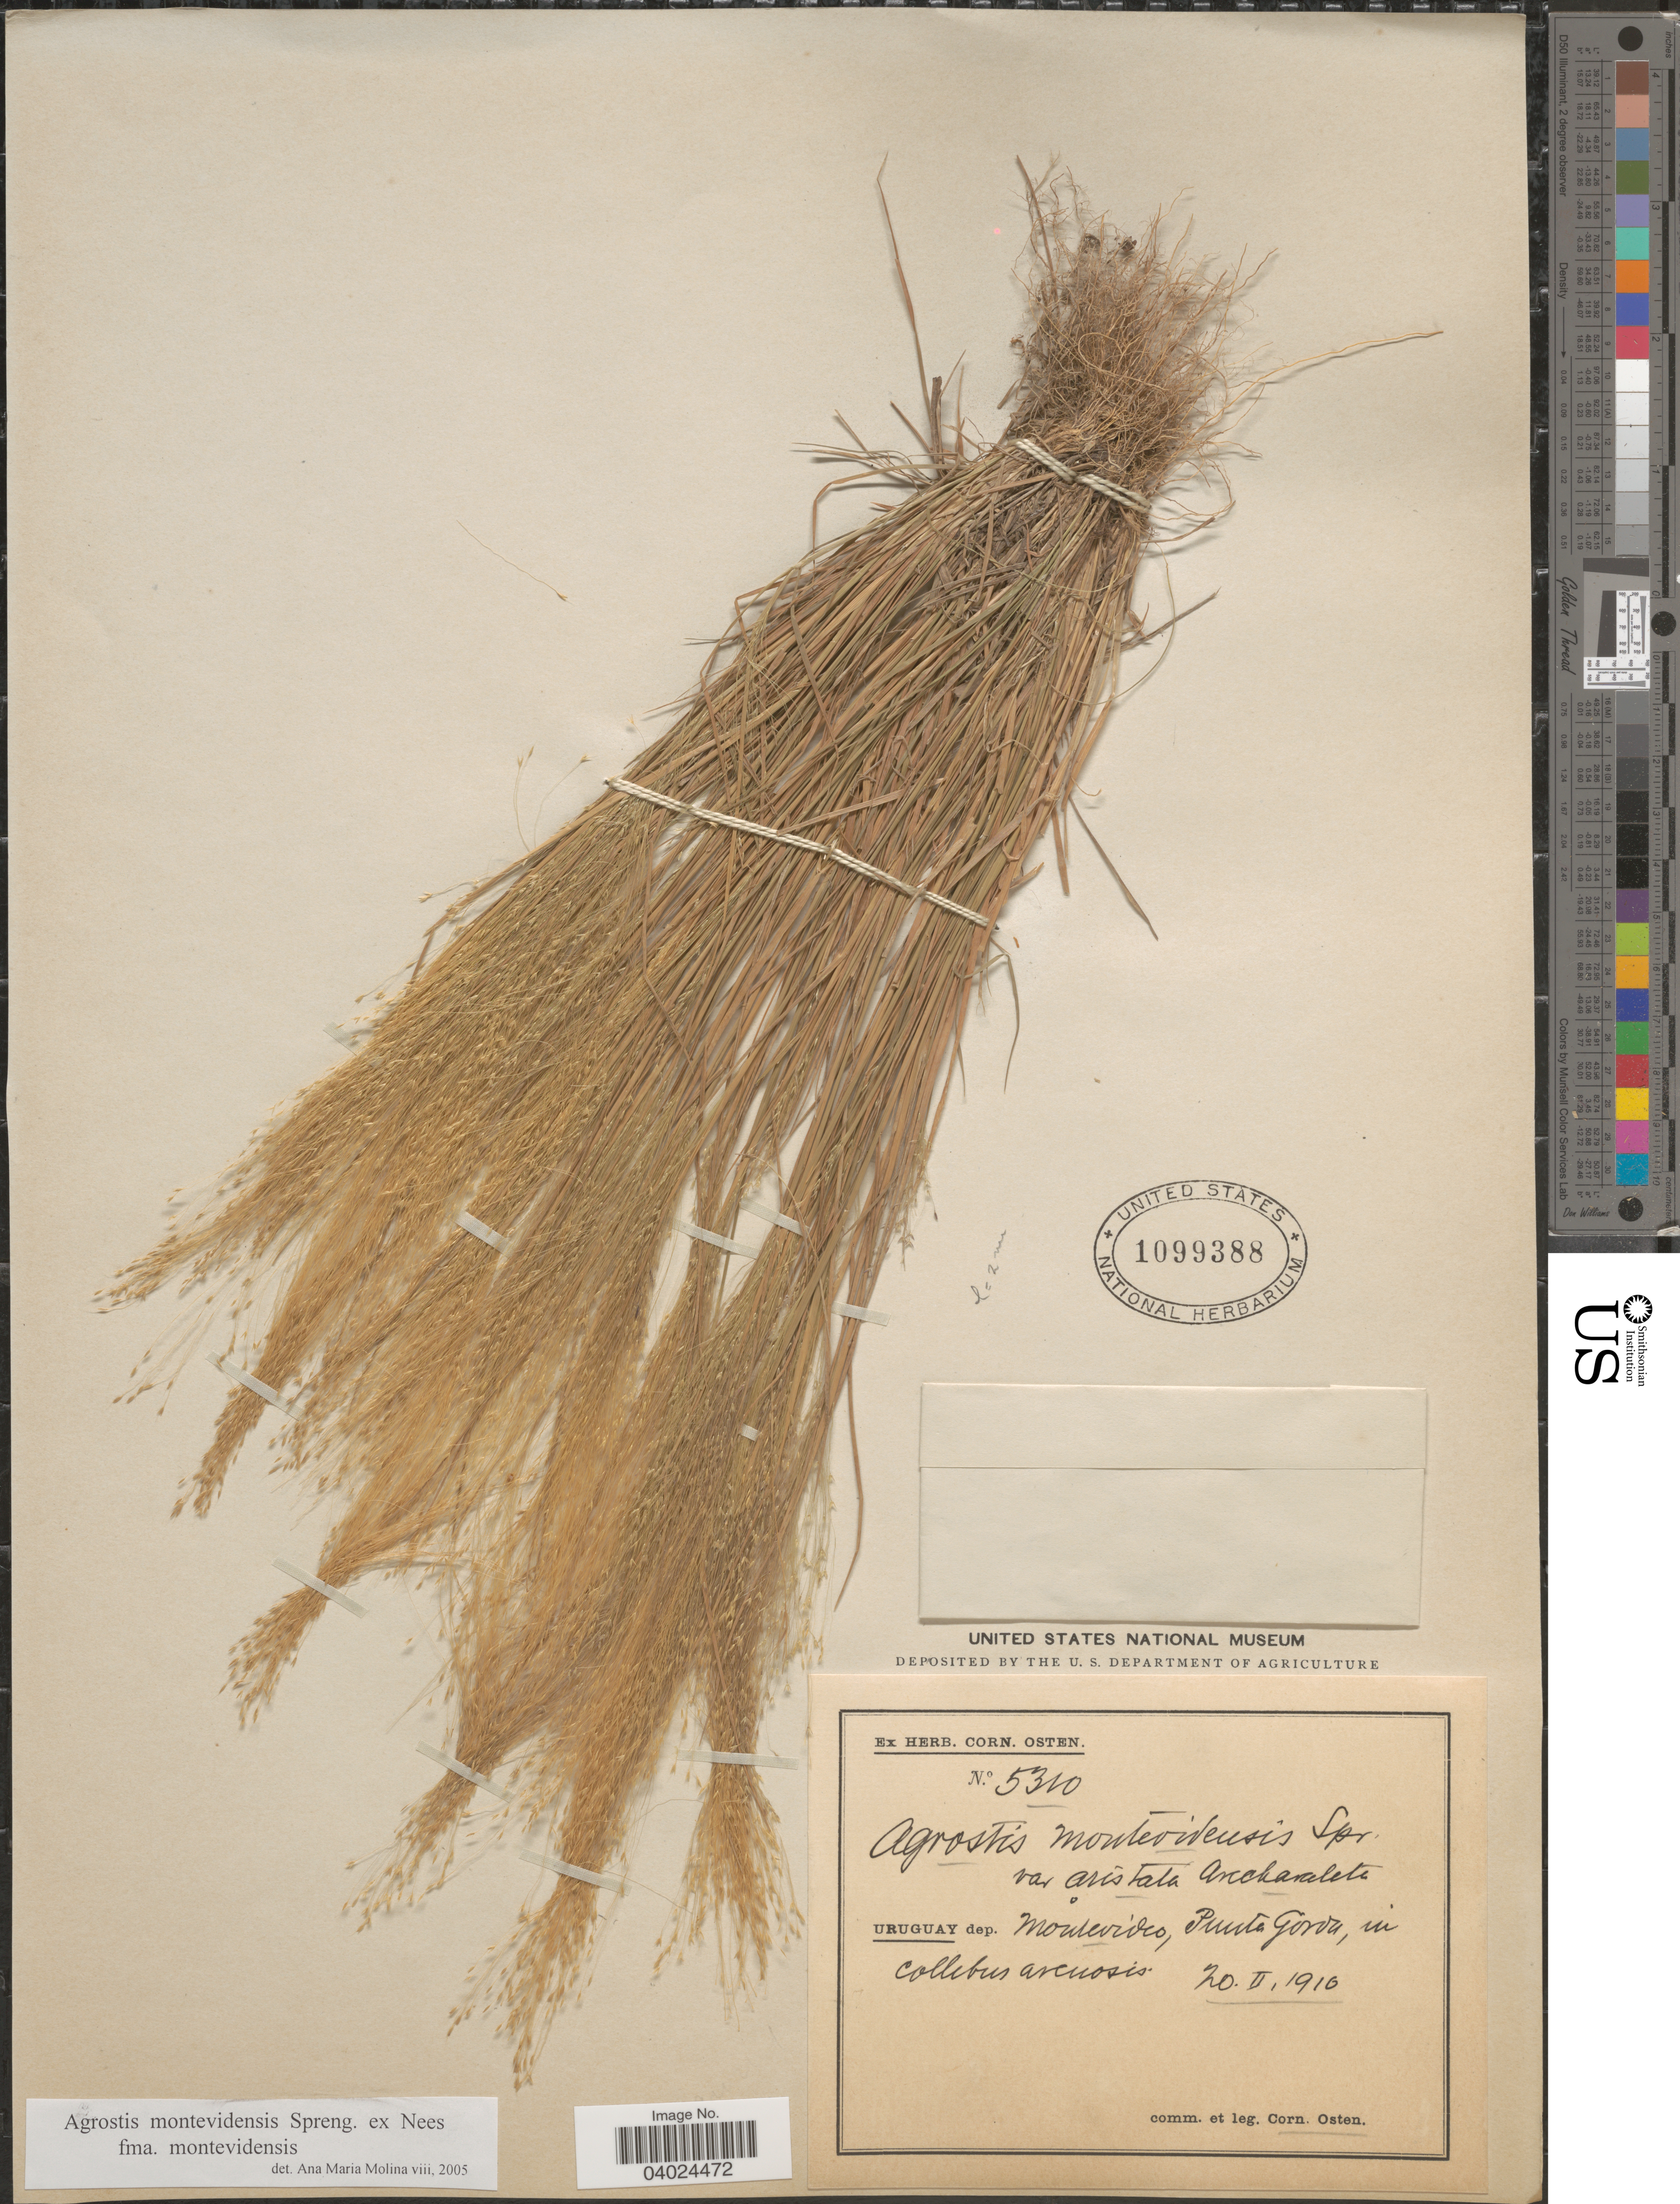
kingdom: Plantae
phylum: Tracheophyta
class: Liliopsida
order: Poales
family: Poaceae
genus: Agrostis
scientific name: Agrostis montevidensis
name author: A. Spreng. ex Nees in Mart.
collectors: C. Osten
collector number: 5310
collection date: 1910-02-20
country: Uruguay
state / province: Montevideo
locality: Dep. Montevideo, Punta Gorda, in collibus arenosis.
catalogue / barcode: US 1099388